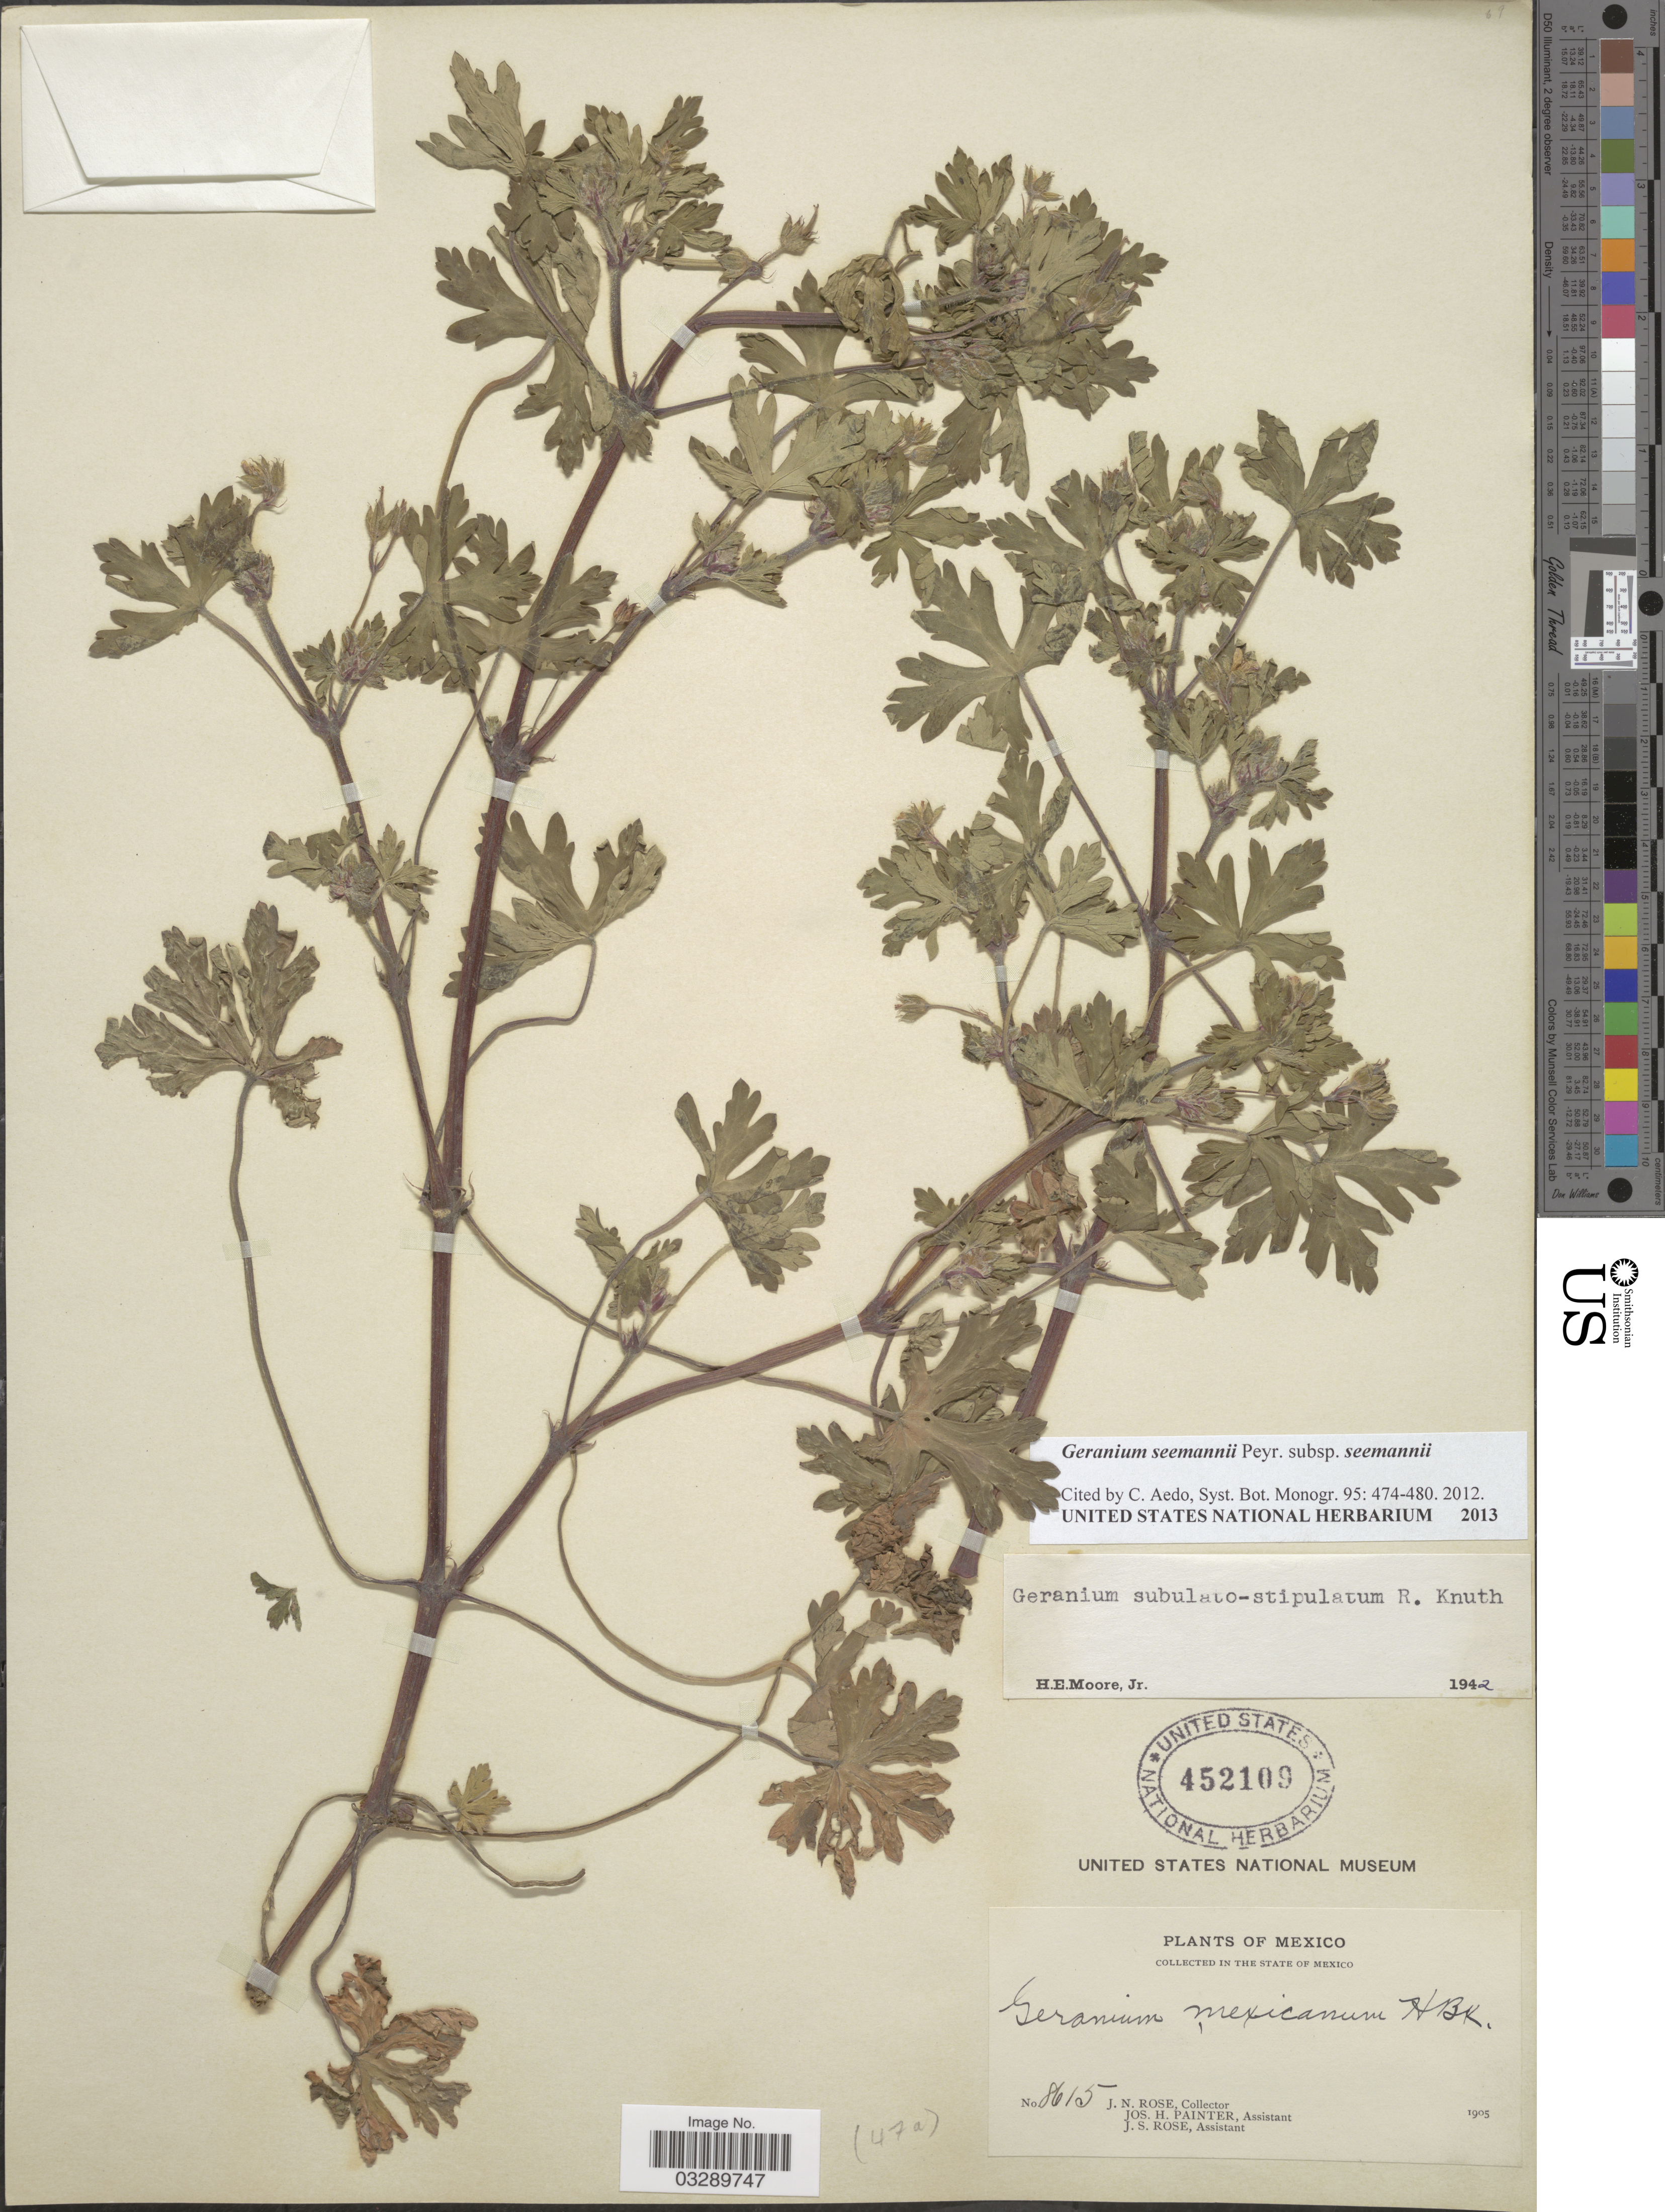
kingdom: Plantae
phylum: Tracheophyta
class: Magnoliopsida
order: Geraniales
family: Geraniaceae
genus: Geranium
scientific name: Geranium seemannii subsp. seemannii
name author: Peyr.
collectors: J. N. Rose, J. H. Painter & J. S. Rose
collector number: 8615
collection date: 1905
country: Mexico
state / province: México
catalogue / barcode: US 452109